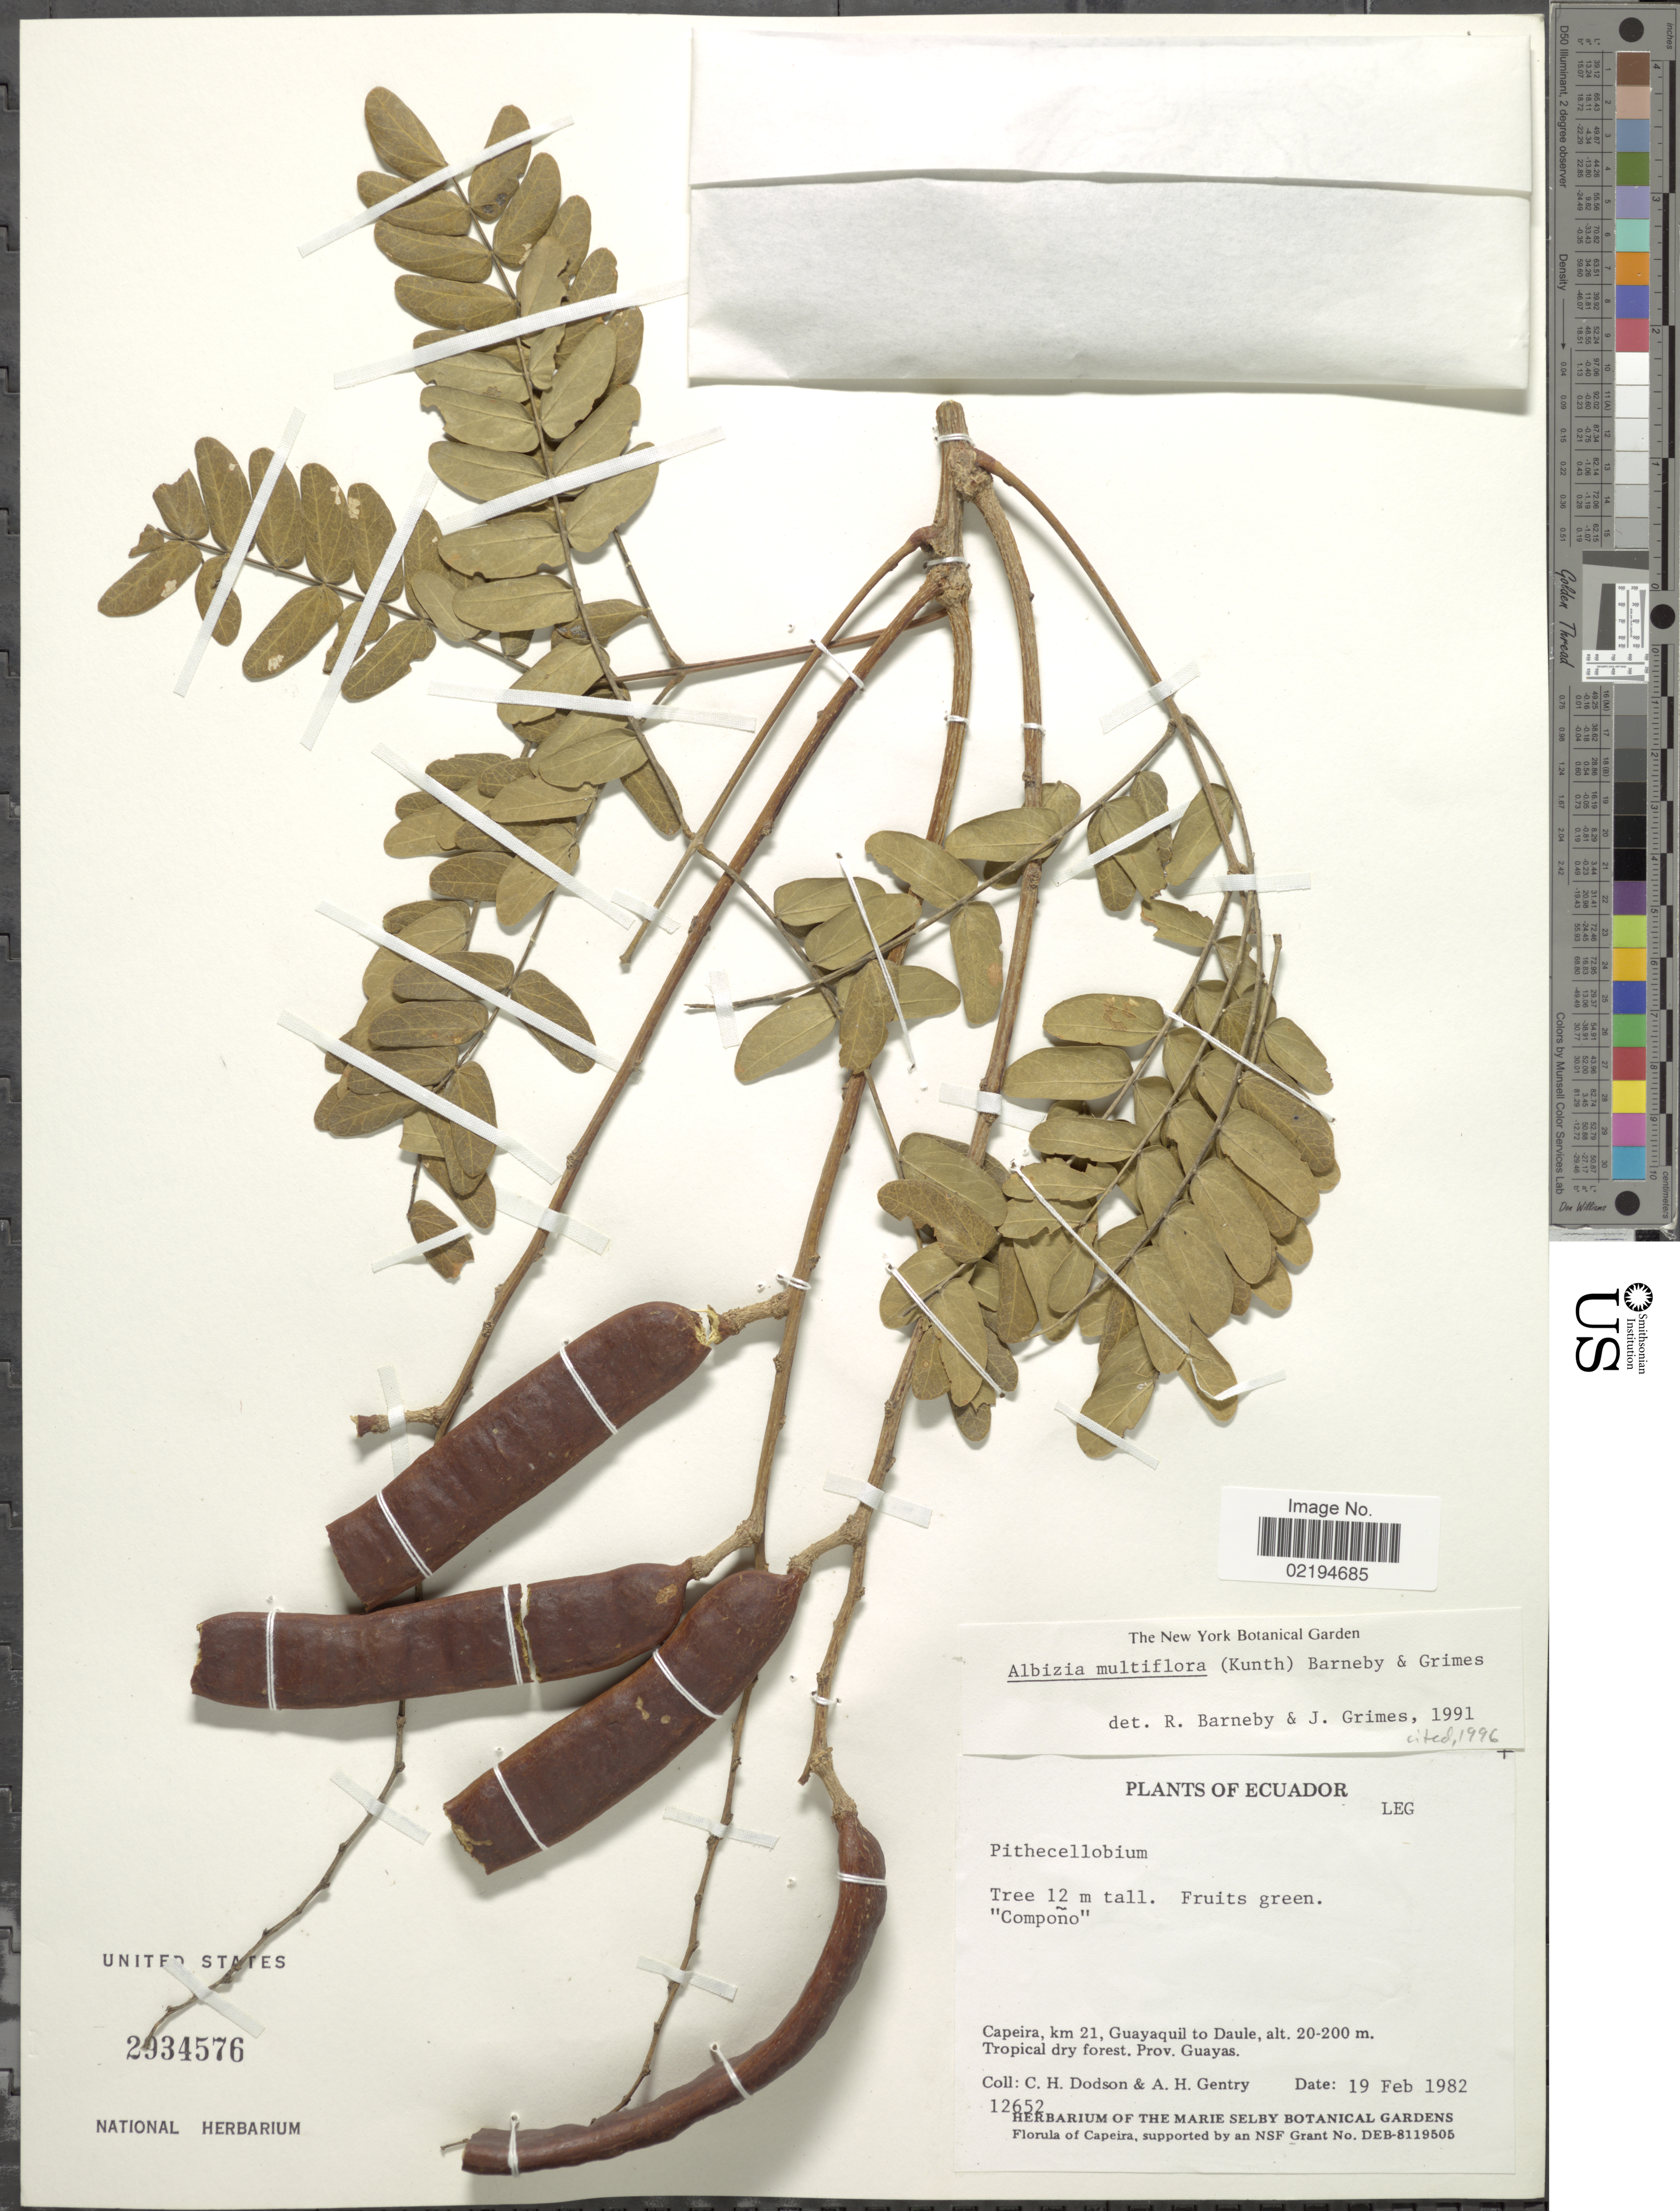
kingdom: Plantae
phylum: Tracheophyta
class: Magnoliopsida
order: Fabales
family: Fabaceae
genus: Pseudalbizzia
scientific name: Pseudalbizzia multiflora var. multiflora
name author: (Kunth) Koenen & Duno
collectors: C. H. Dodson & A. H. Gentry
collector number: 12652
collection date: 1982-02-19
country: Ecuador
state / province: Guayas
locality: Capeira, km 21, Guayaquil to Daule, tropical dry forest.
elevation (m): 20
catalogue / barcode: US 2934576